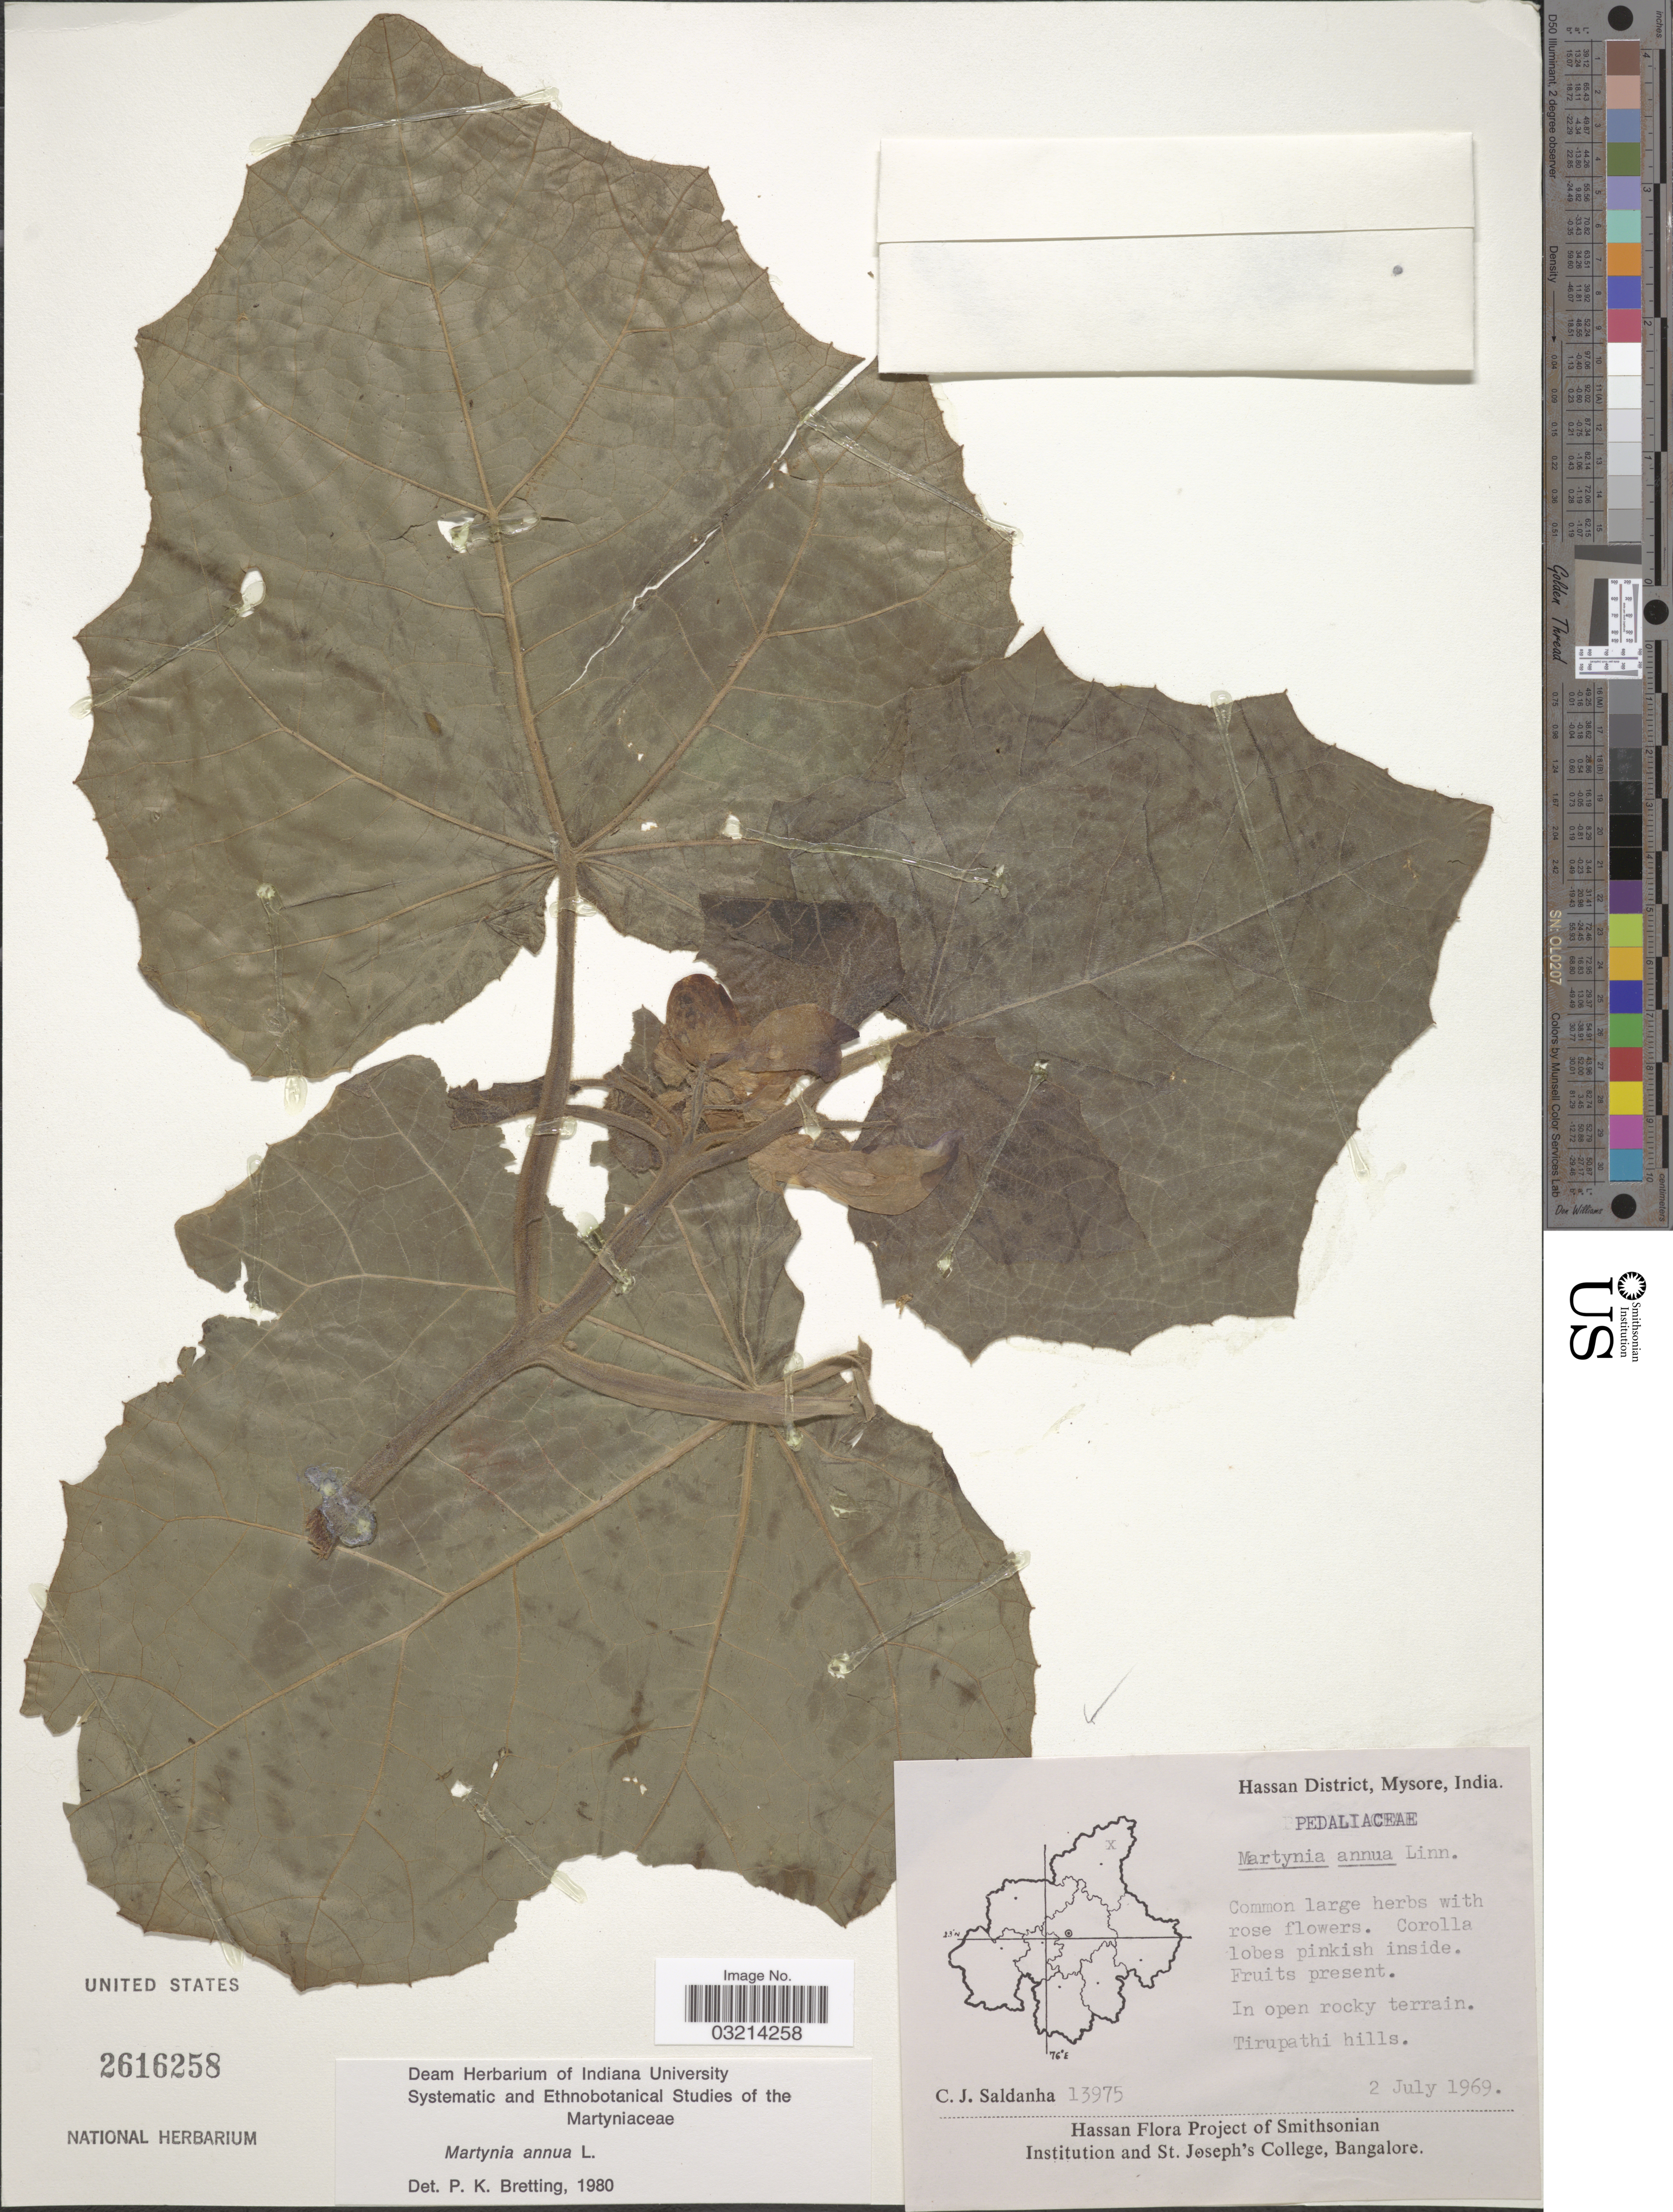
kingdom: Plantae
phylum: Tracheophyta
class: Magnoliopsida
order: Lamiales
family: Martyniaceae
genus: Martynia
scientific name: Martynia annua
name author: L.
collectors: C. J. Saldanha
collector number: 13975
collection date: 1969-07-02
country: India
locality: Hassan District, Mysore. Tirupathi hills.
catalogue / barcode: US 2616258